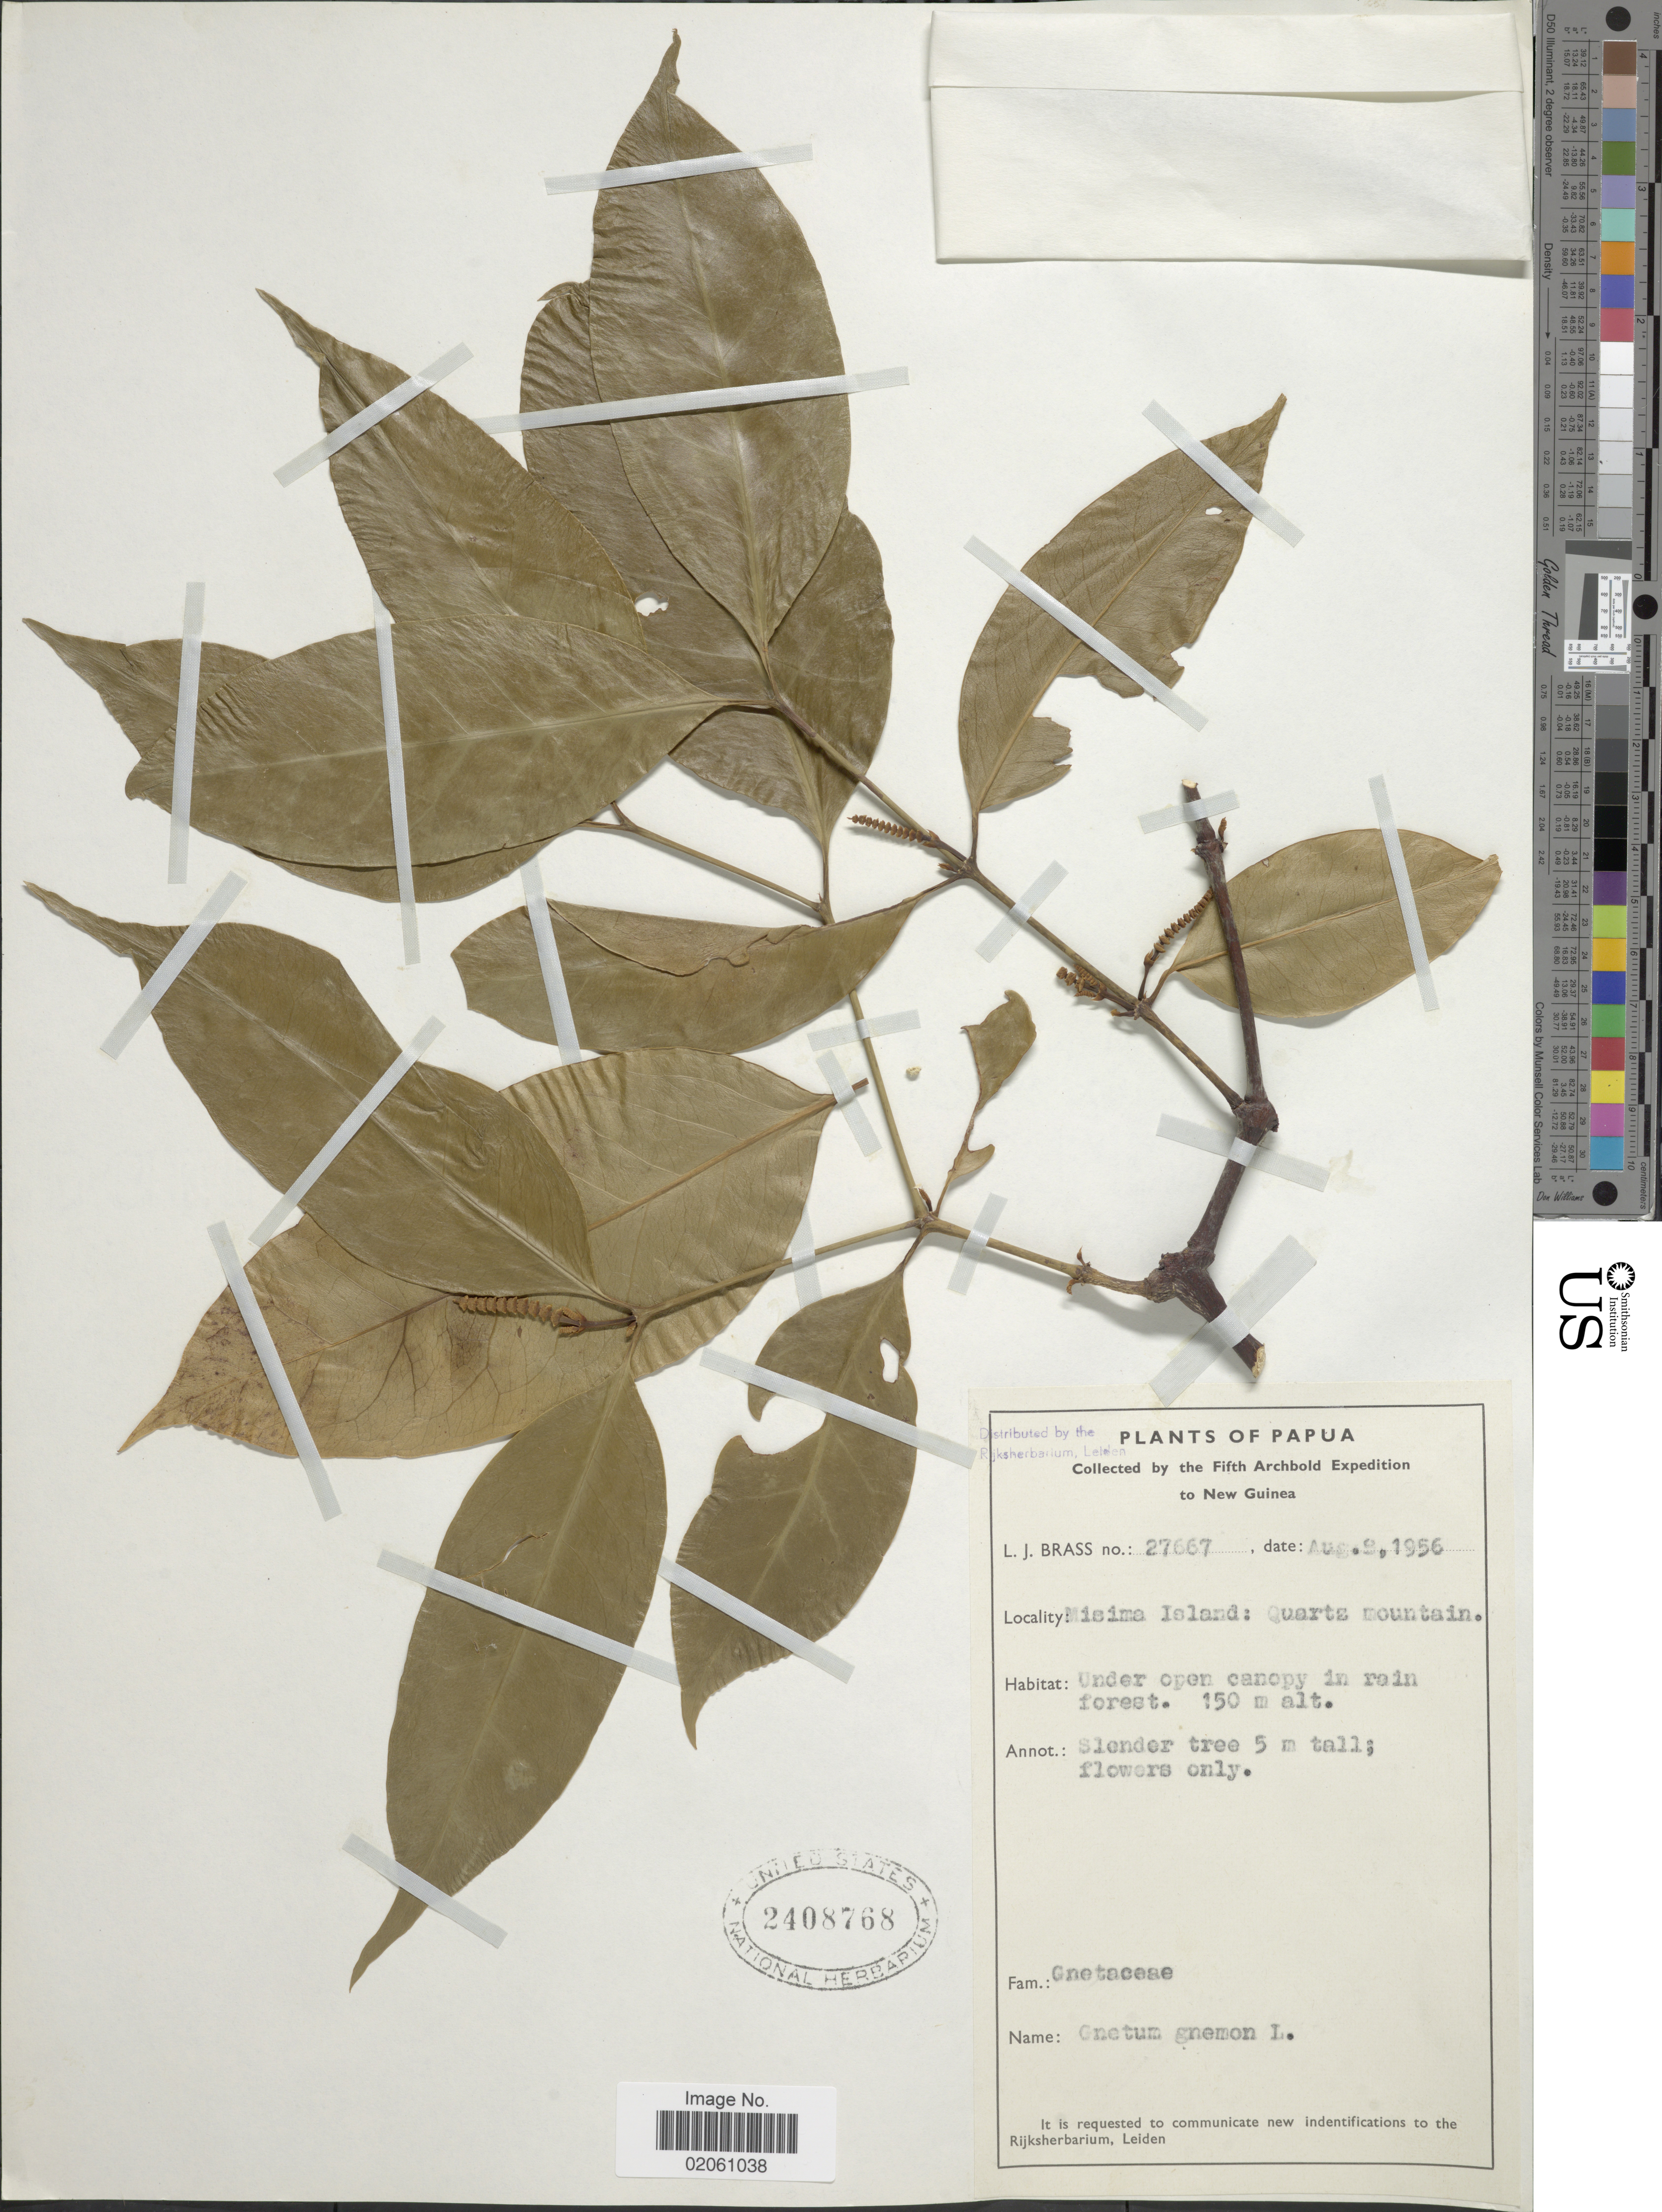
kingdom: Plantae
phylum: Tracheophyta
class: Gnetopsida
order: Gnetales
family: Gnetaceae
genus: Gnetum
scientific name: Gnetum gnemon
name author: L.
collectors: L. J. Brass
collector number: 27667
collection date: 1956-08-09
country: Papua New Guinea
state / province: Milne Bay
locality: New Guinea, Misima Island: Quartz mountain, Under open caopy in rain forest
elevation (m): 150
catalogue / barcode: US 2408768